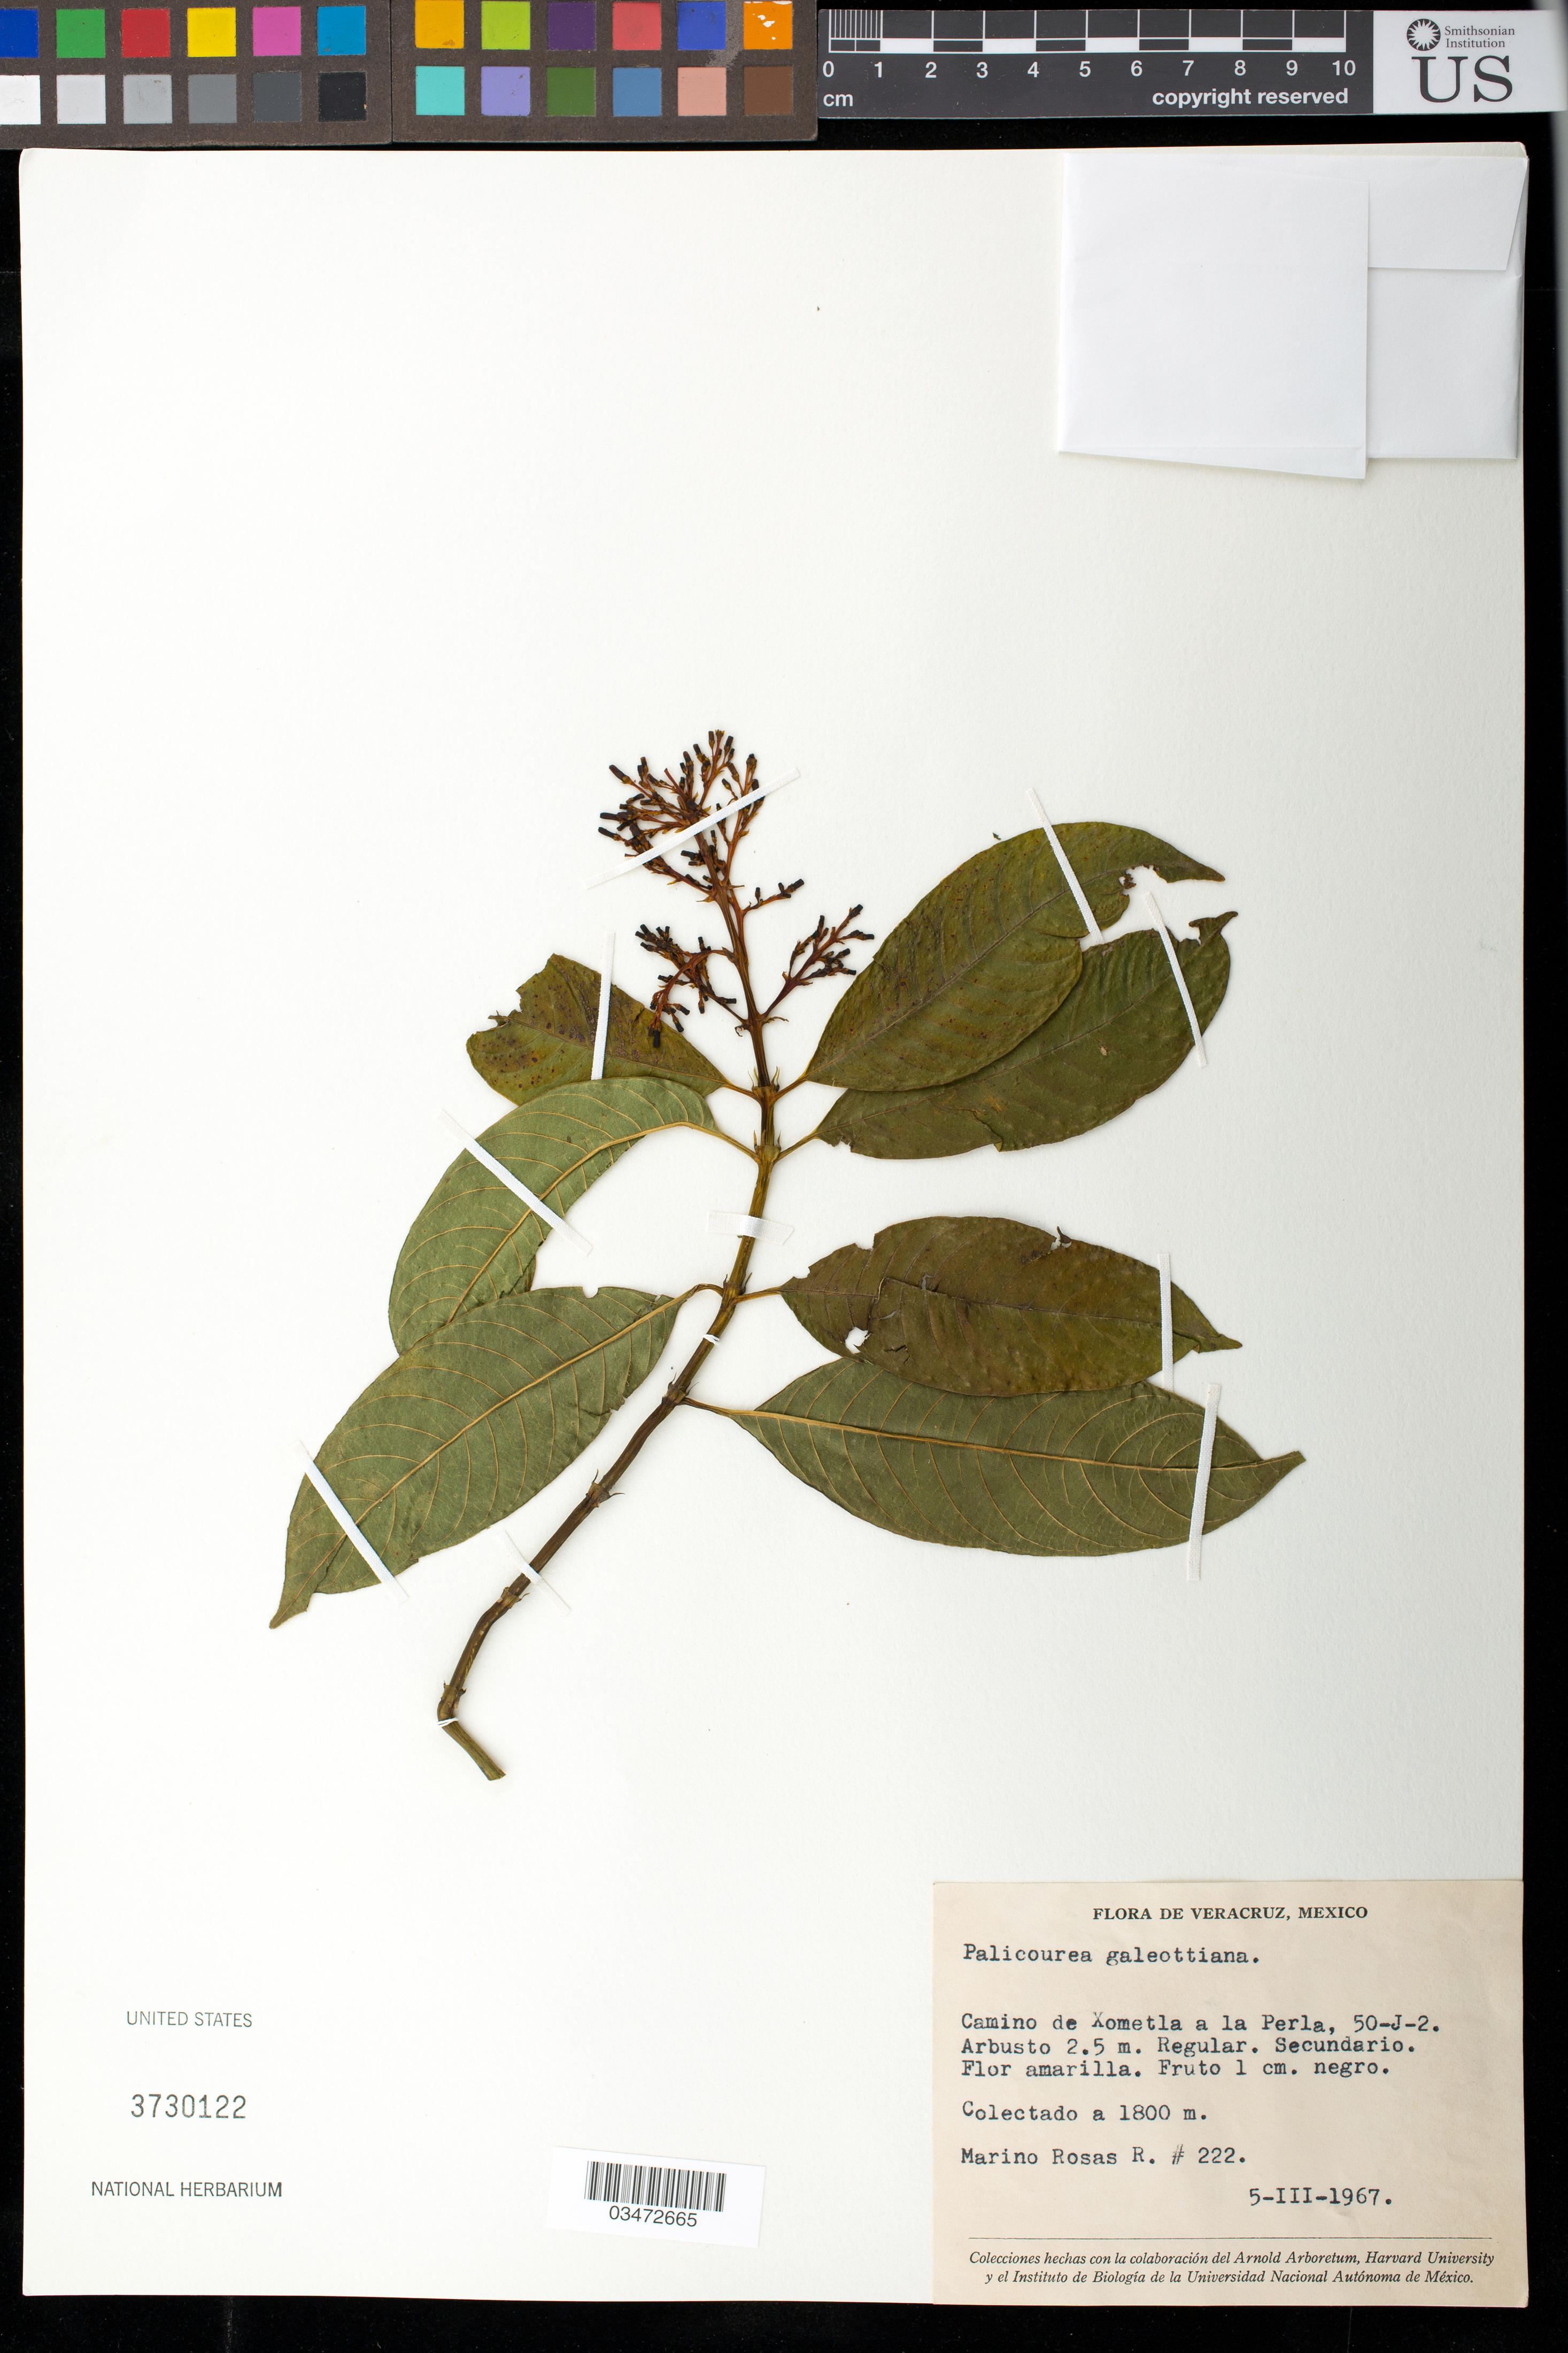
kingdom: Plantae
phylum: Tracheophyta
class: Magnoliopsida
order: Gentianales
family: Rubiaceae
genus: Palicourea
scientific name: Palicourea galeottiana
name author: M. Martens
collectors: R. Marino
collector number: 222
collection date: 1967-03-05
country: Mexico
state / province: Veracruz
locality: Camino de Xometla a la Perla, 50-J-2.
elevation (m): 1800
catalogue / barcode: US 3730122